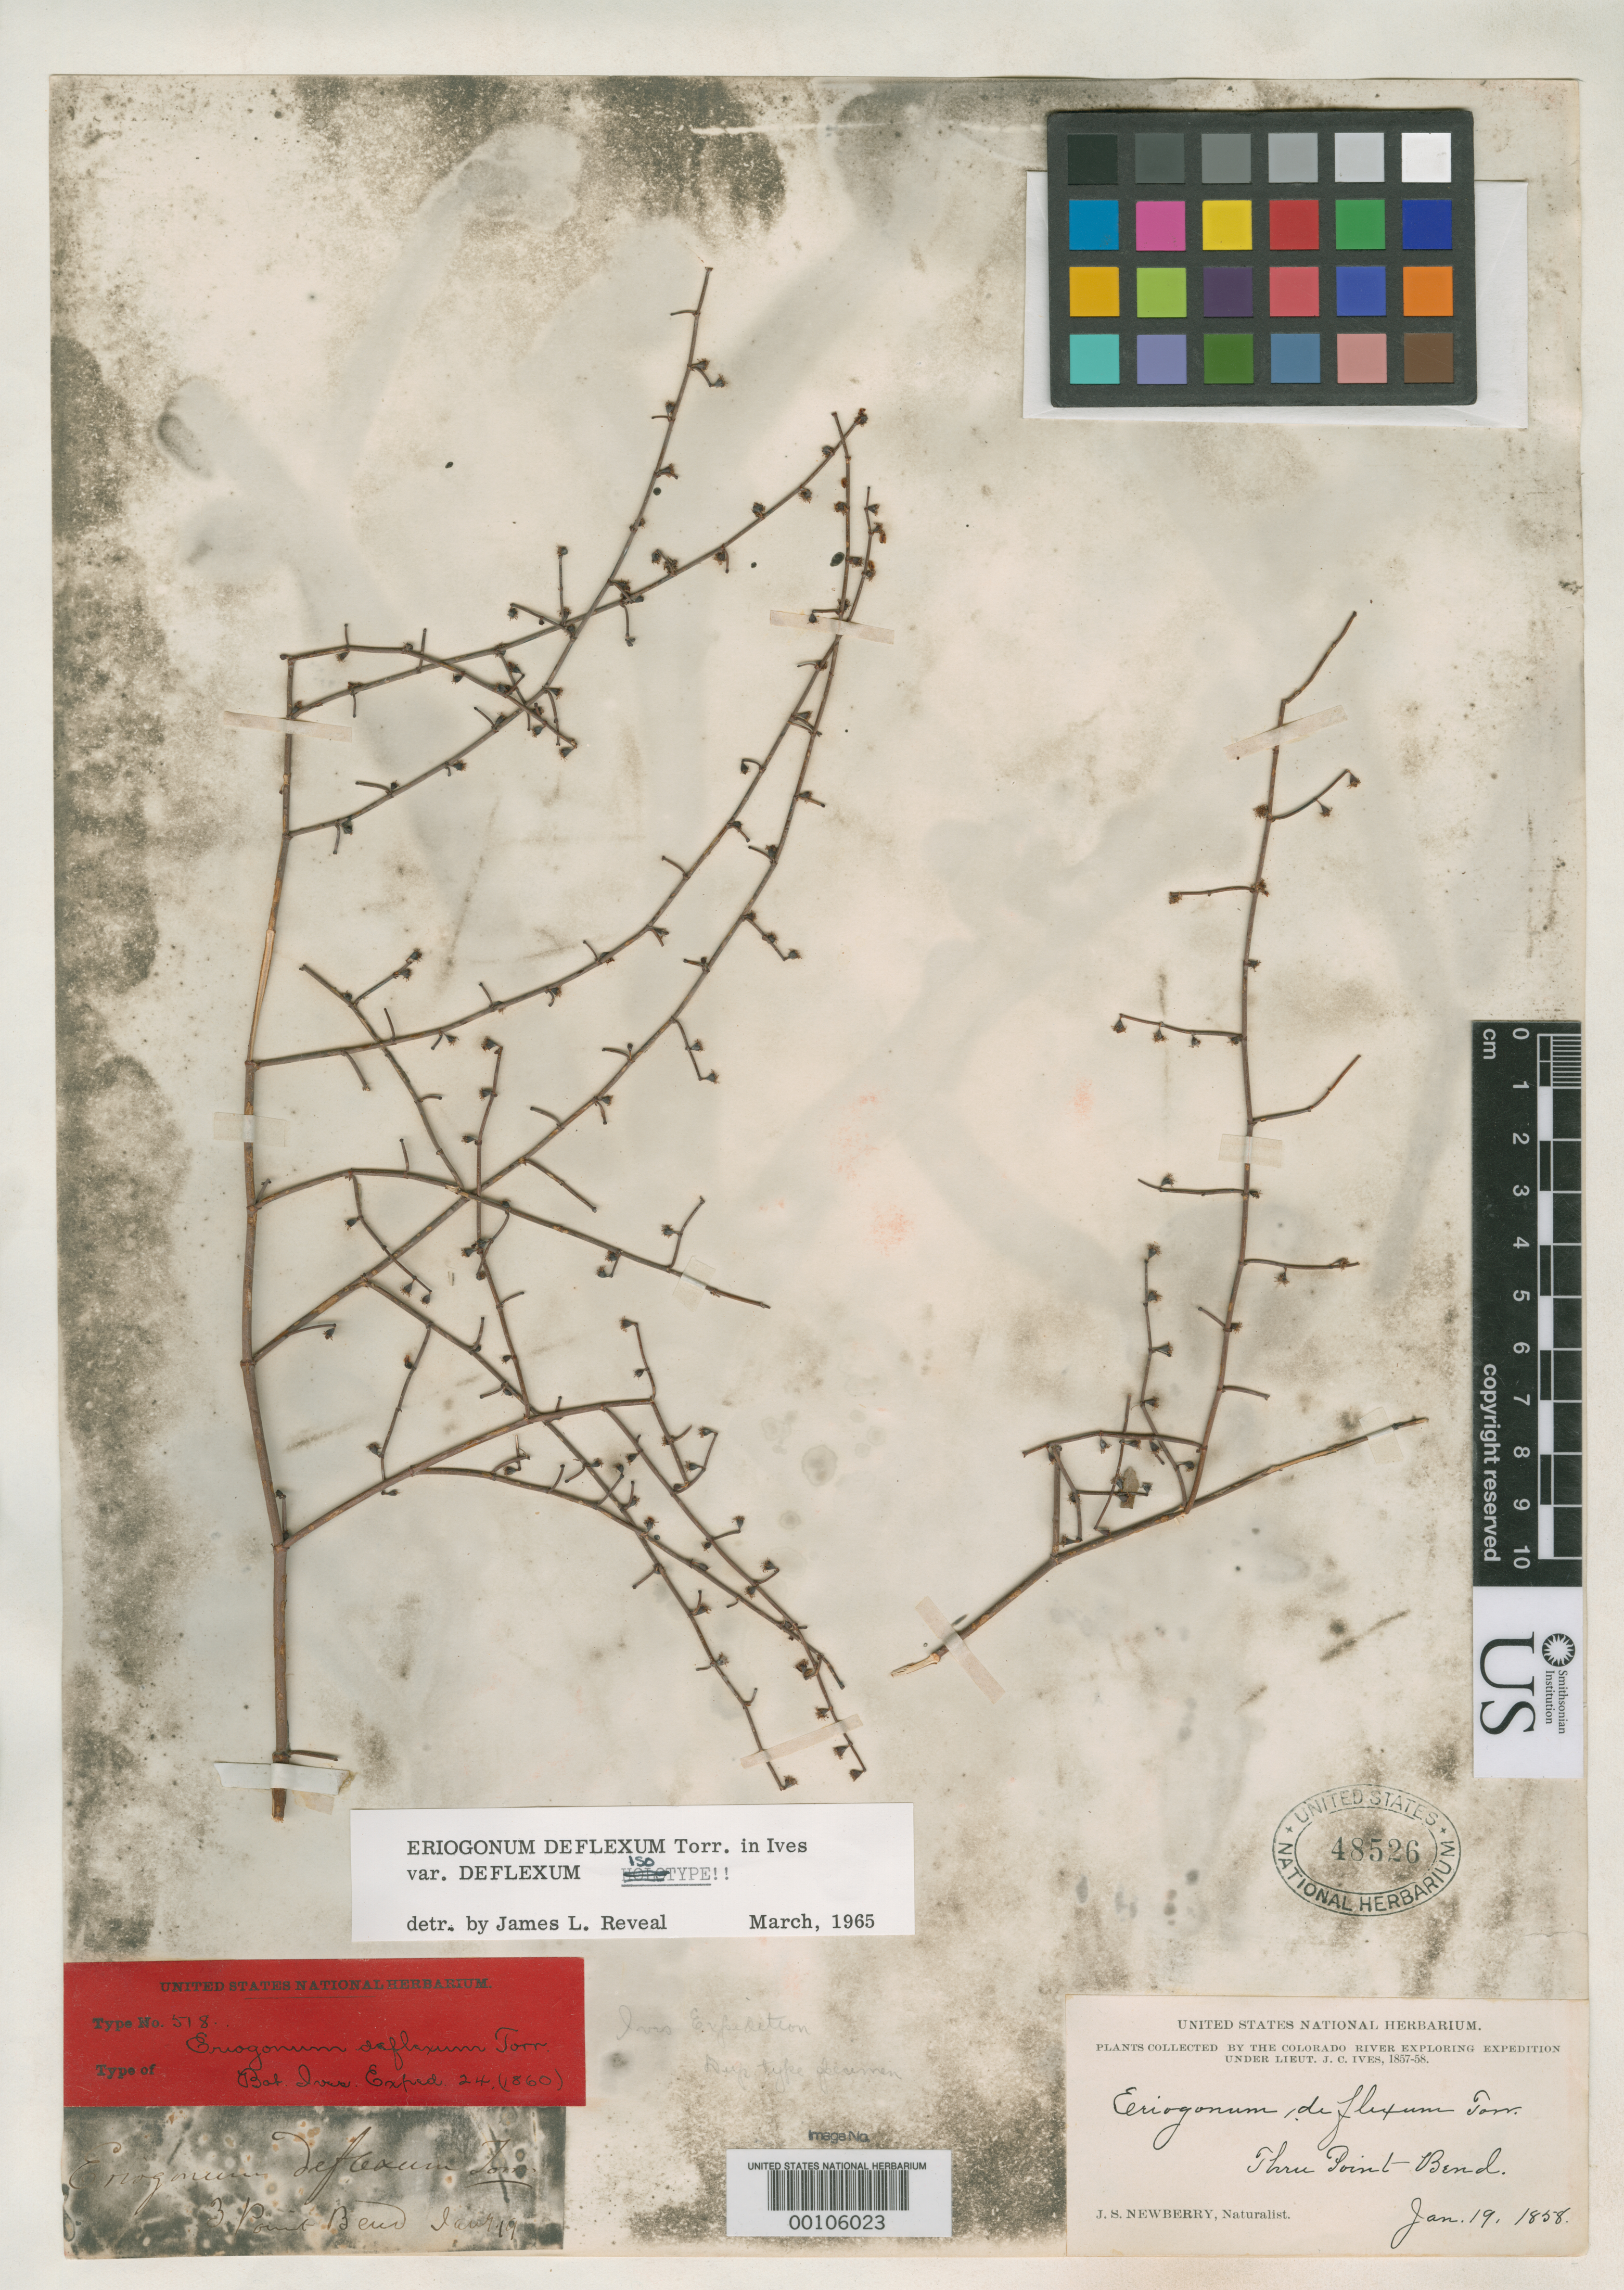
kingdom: Plantae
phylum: Tracheophyta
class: Magnoliopsida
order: Caryophyllales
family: Polygonaceae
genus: Eriogonum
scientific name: Eriogonum deflexum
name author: Torr. in Ives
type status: Isolectotype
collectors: J. S. Newberry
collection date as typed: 19 Jan 1858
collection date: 1858-01-19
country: United States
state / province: Arizona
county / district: Yuma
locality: Three Point Bend, near Chocolate Mts., along Colorado River.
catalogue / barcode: US 48526